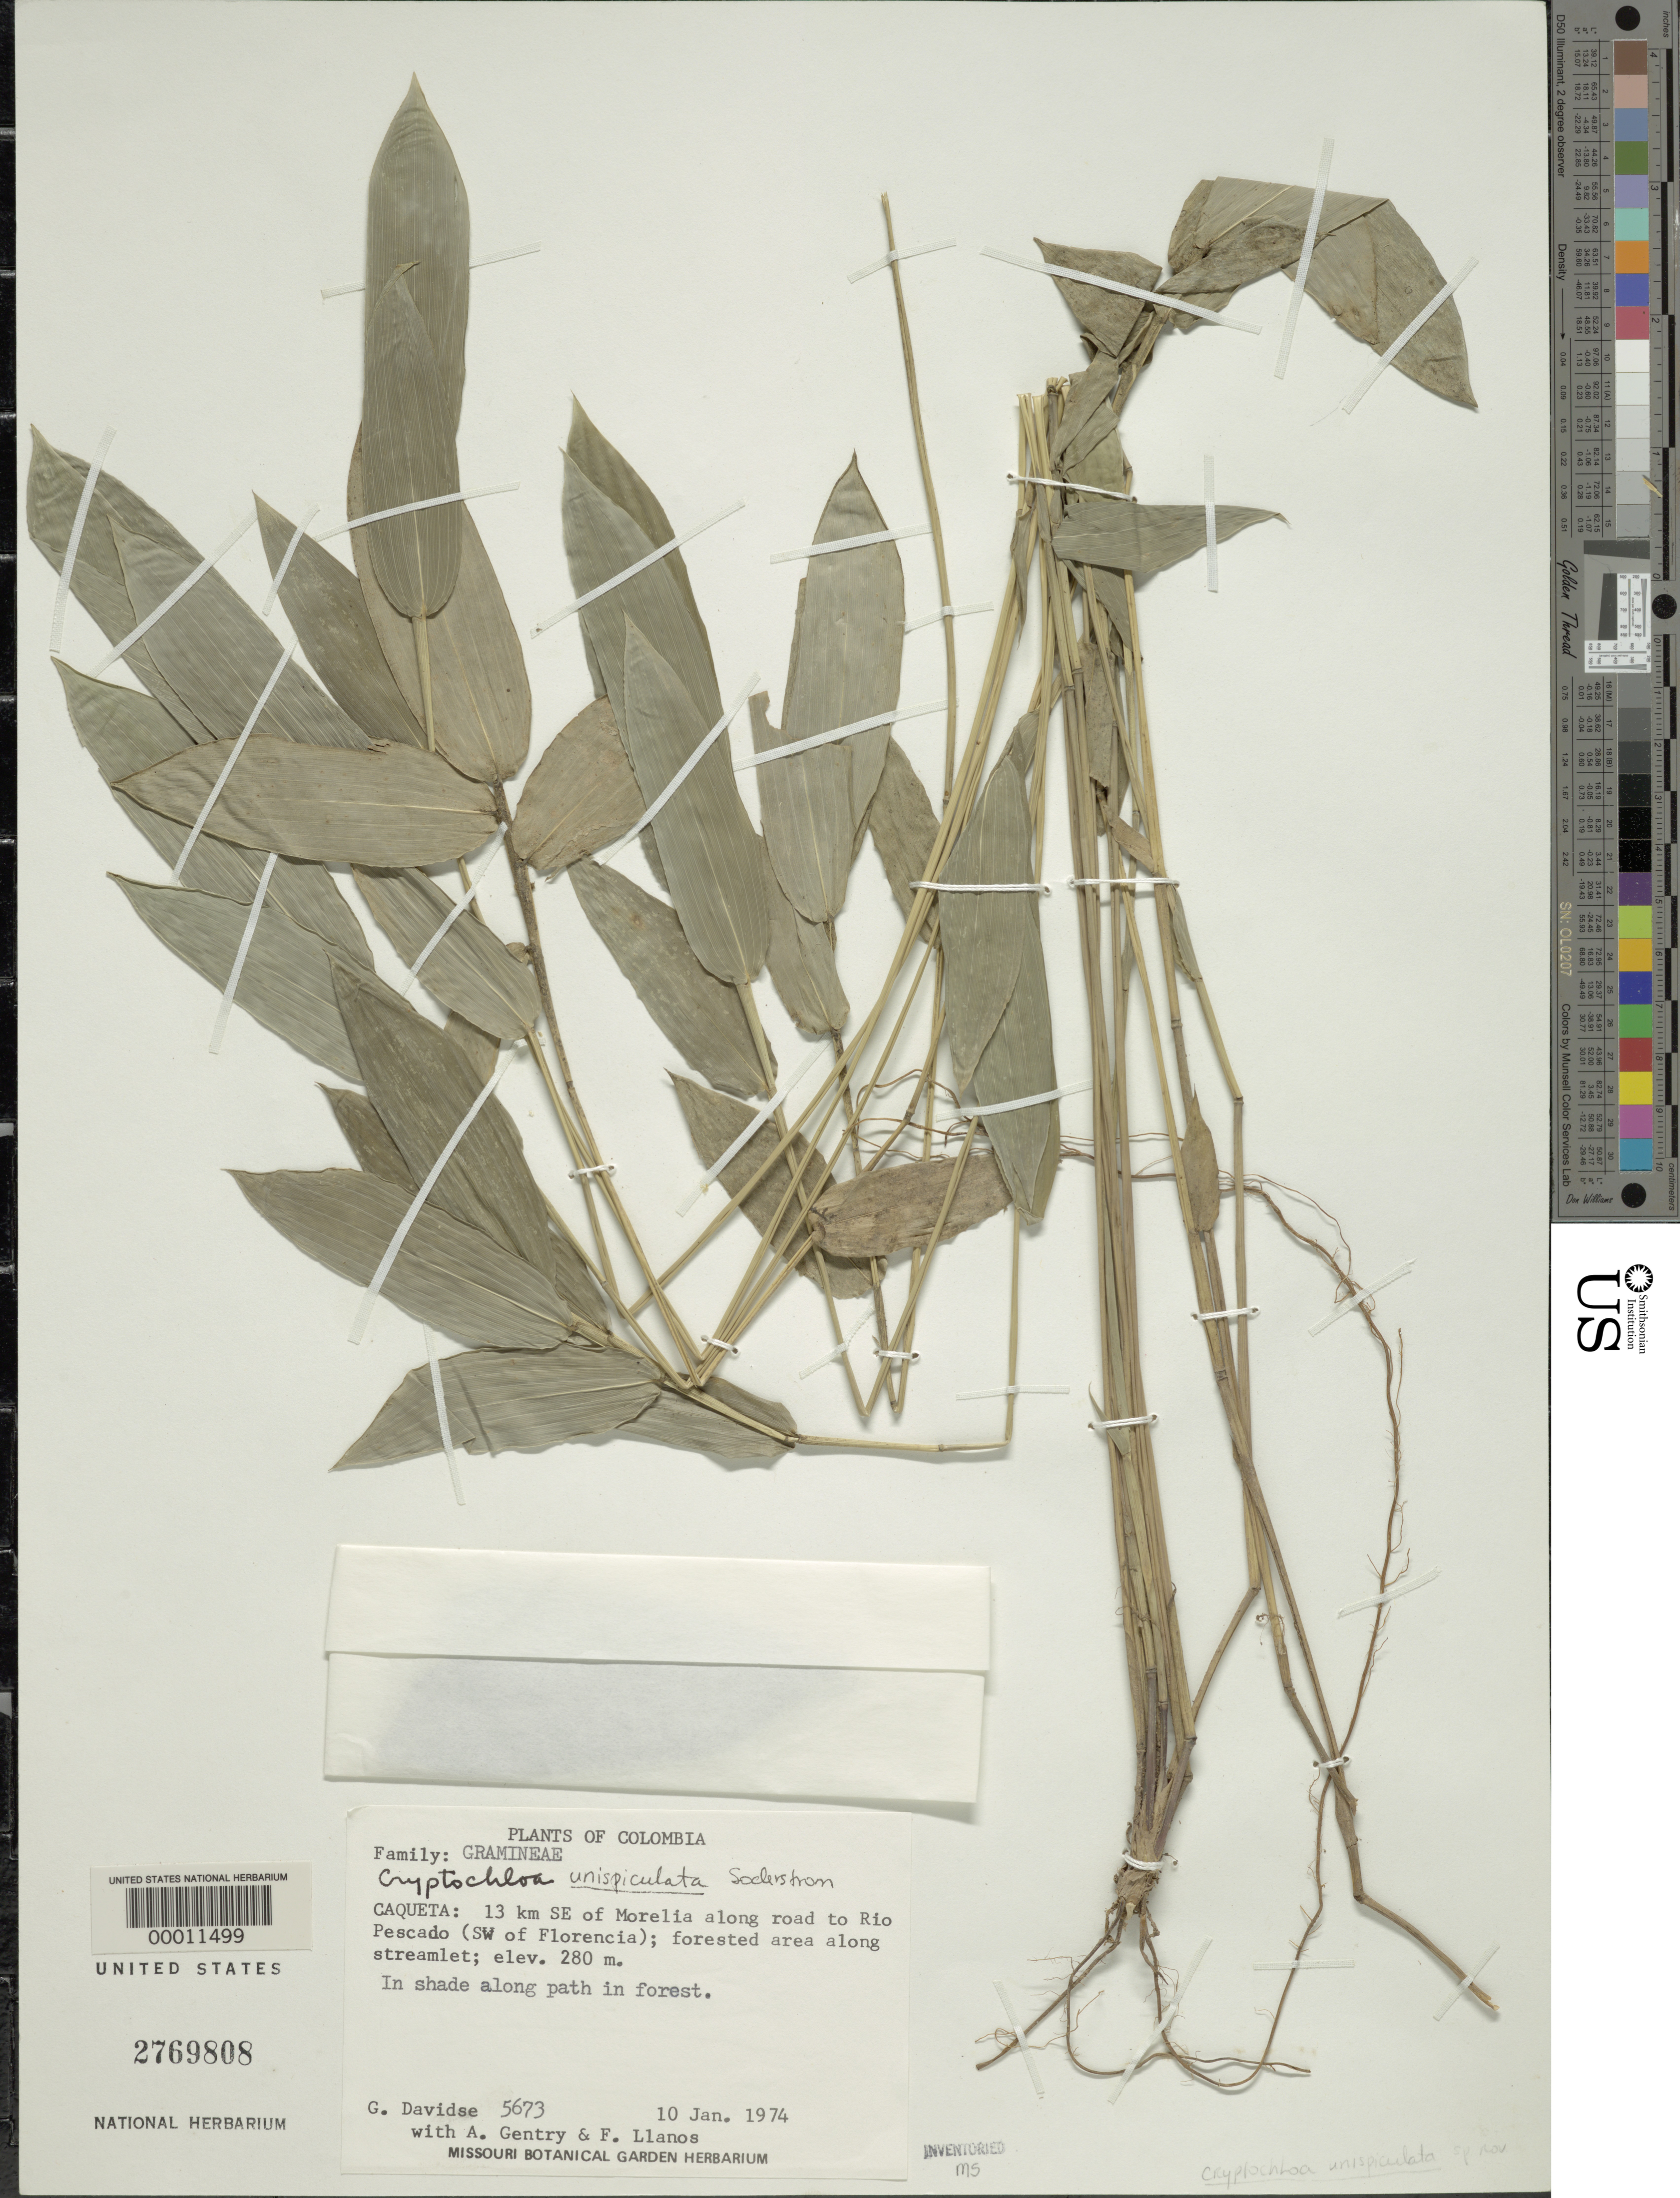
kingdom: Plantae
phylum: Tracheophyta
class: Liliopsida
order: Poales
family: Poaceae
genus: Cryptochloa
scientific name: Cryptochloa unispiculata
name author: Soderstr.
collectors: G. Davidse, A. H. Gentry & F. Llanos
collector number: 5673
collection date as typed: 10 Jan 1974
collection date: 1974-01-10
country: Colombia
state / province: Caquetá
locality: Morelia, Rio pescado, Florencia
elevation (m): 280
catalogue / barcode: US 2769808